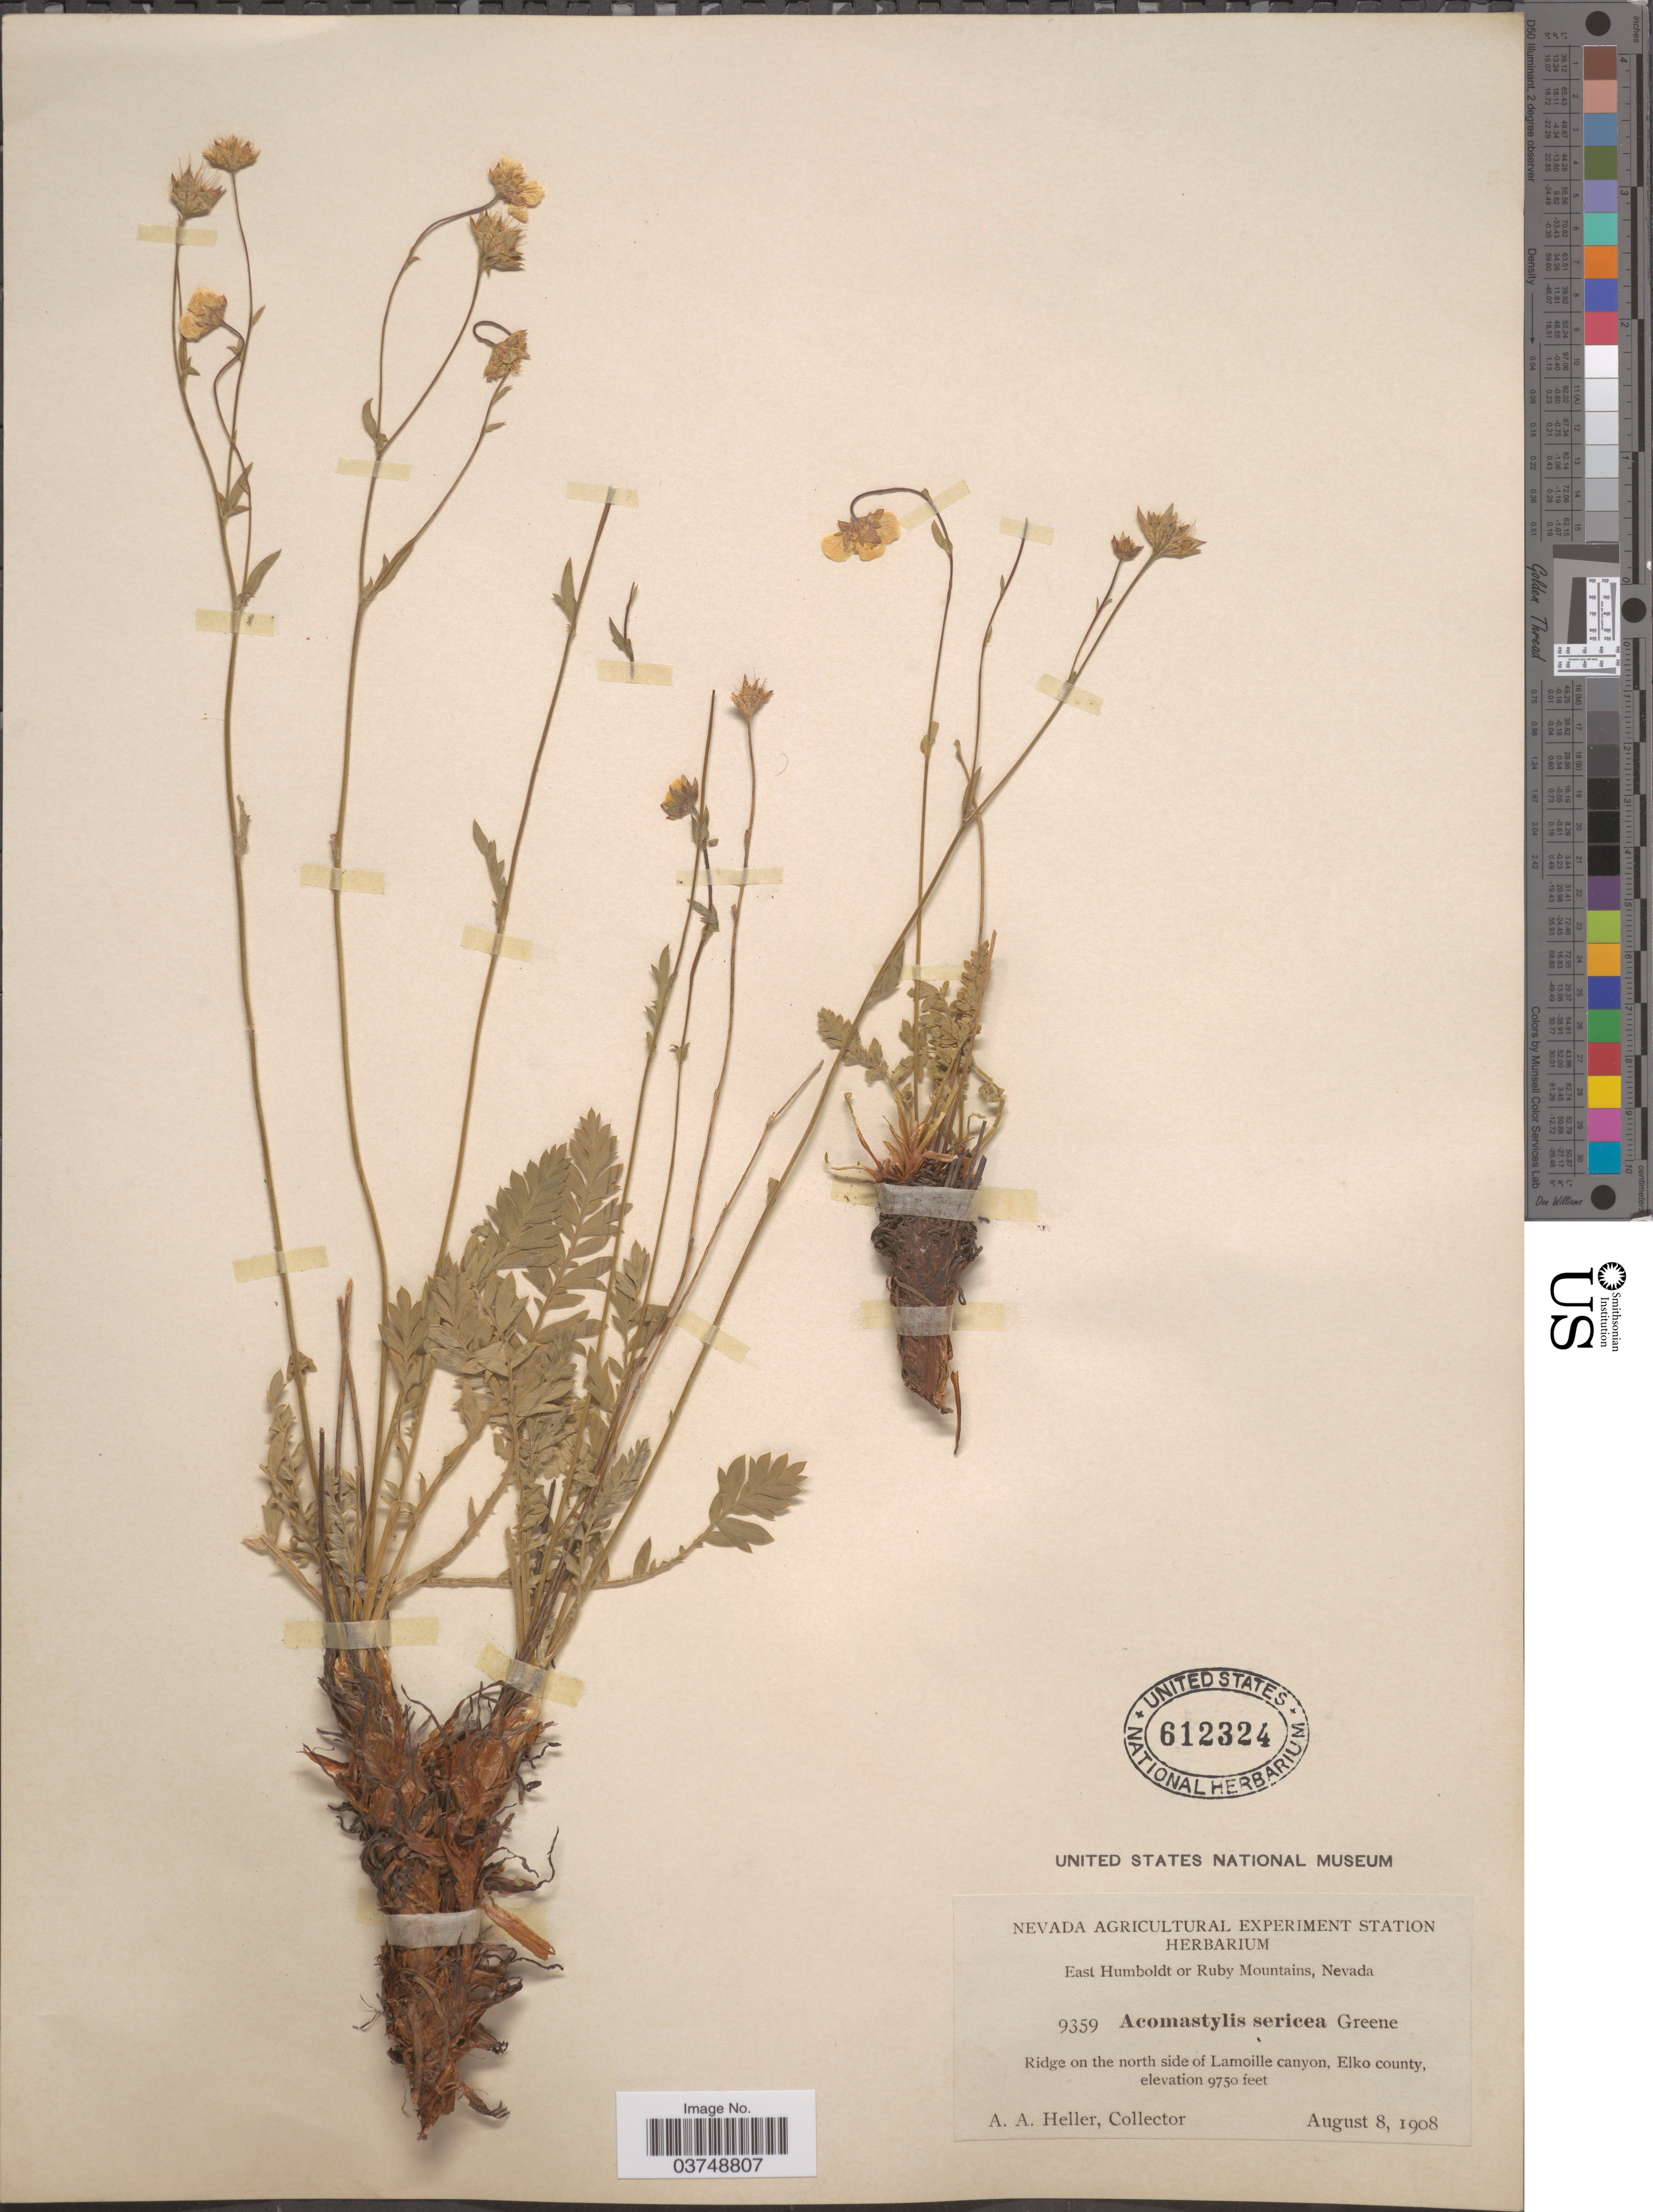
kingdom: Plantae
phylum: Tracheophyta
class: Magnoliopsida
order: Rosales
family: Rosaceae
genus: Geum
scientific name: Geum rossii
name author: (R. Br.) Ser.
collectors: A. A. Heller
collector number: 9359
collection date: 1908-08-08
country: United States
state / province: Nevada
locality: East Humboldt or Ruby Mountain. Ridge on the north side of Lamoille canyon, Elko county.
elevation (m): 2972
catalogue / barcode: US 612324